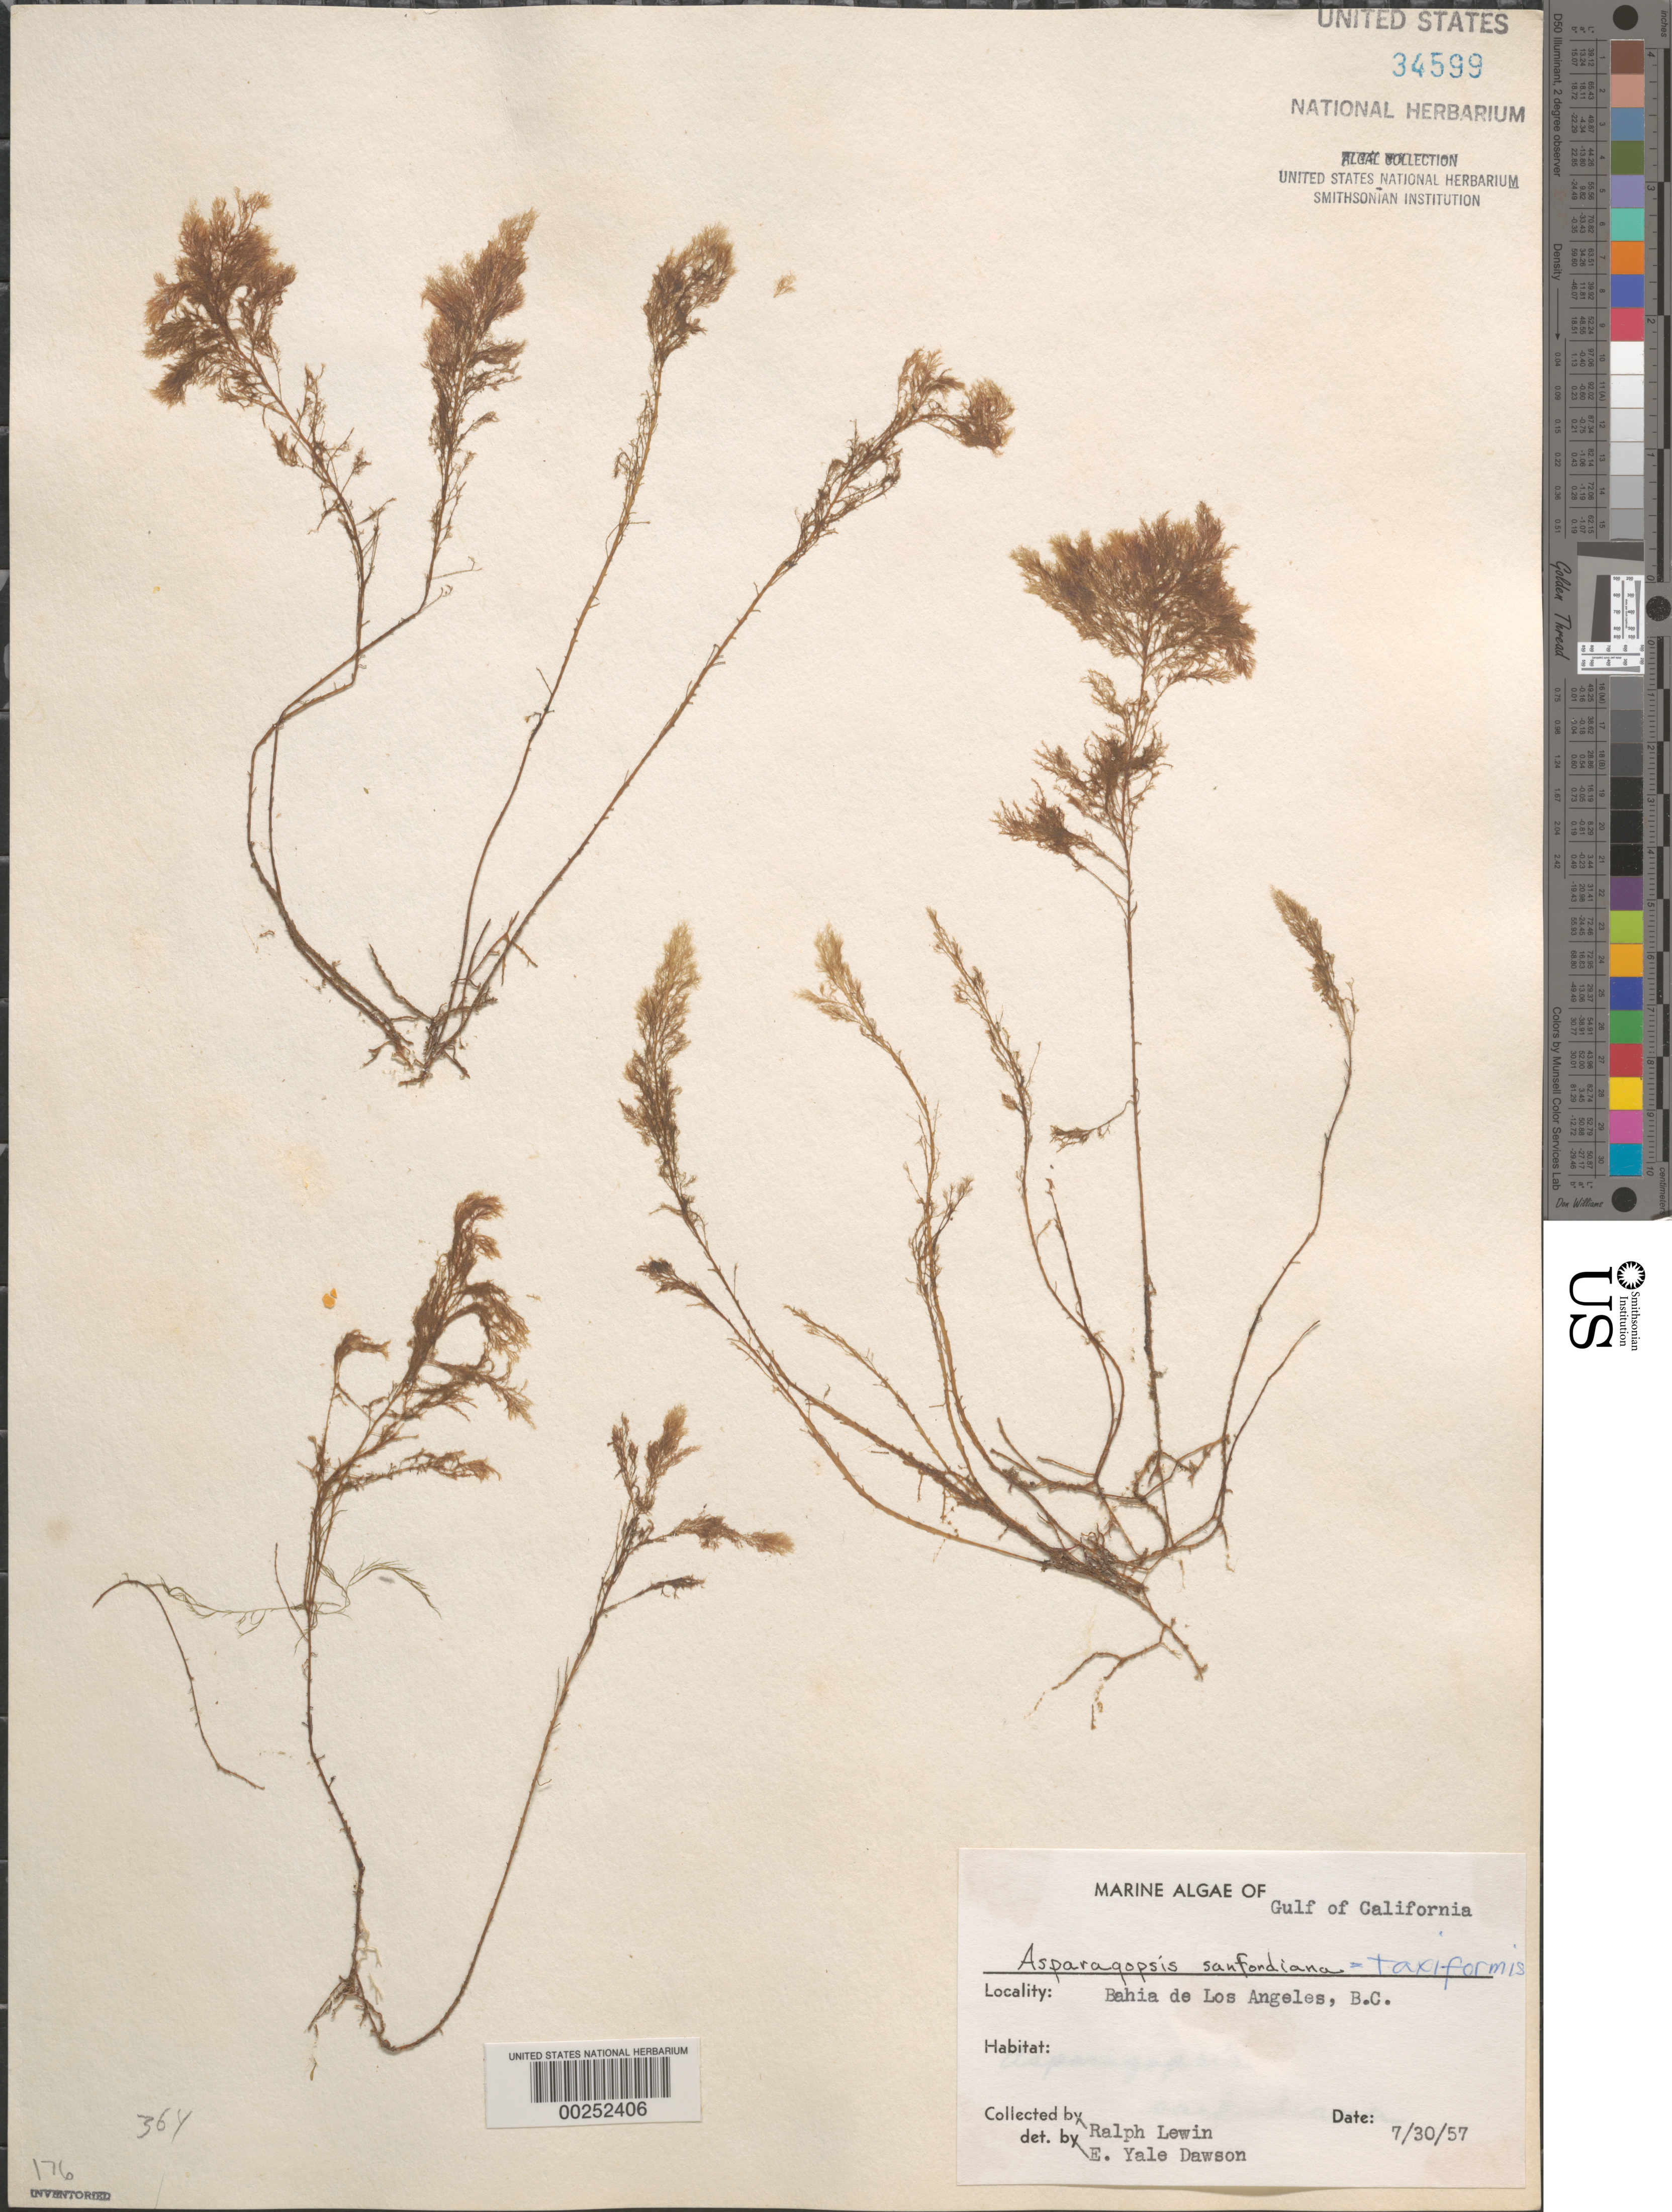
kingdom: Plantae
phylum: Rhodophyta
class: Florideophyceae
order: Bonnemaisoniales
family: Bonnemaisoniaceae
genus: Asparagopsis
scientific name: Asparagopsis taxiformis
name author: (Delile) Trevis.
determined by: Dawson, E. Y.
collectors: R. Lewin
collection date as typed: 30 Jul 1957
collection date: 1957-07-30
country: Mexico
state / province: Baja California Norte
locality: Bahia de los Angeles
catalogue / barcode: US 34599